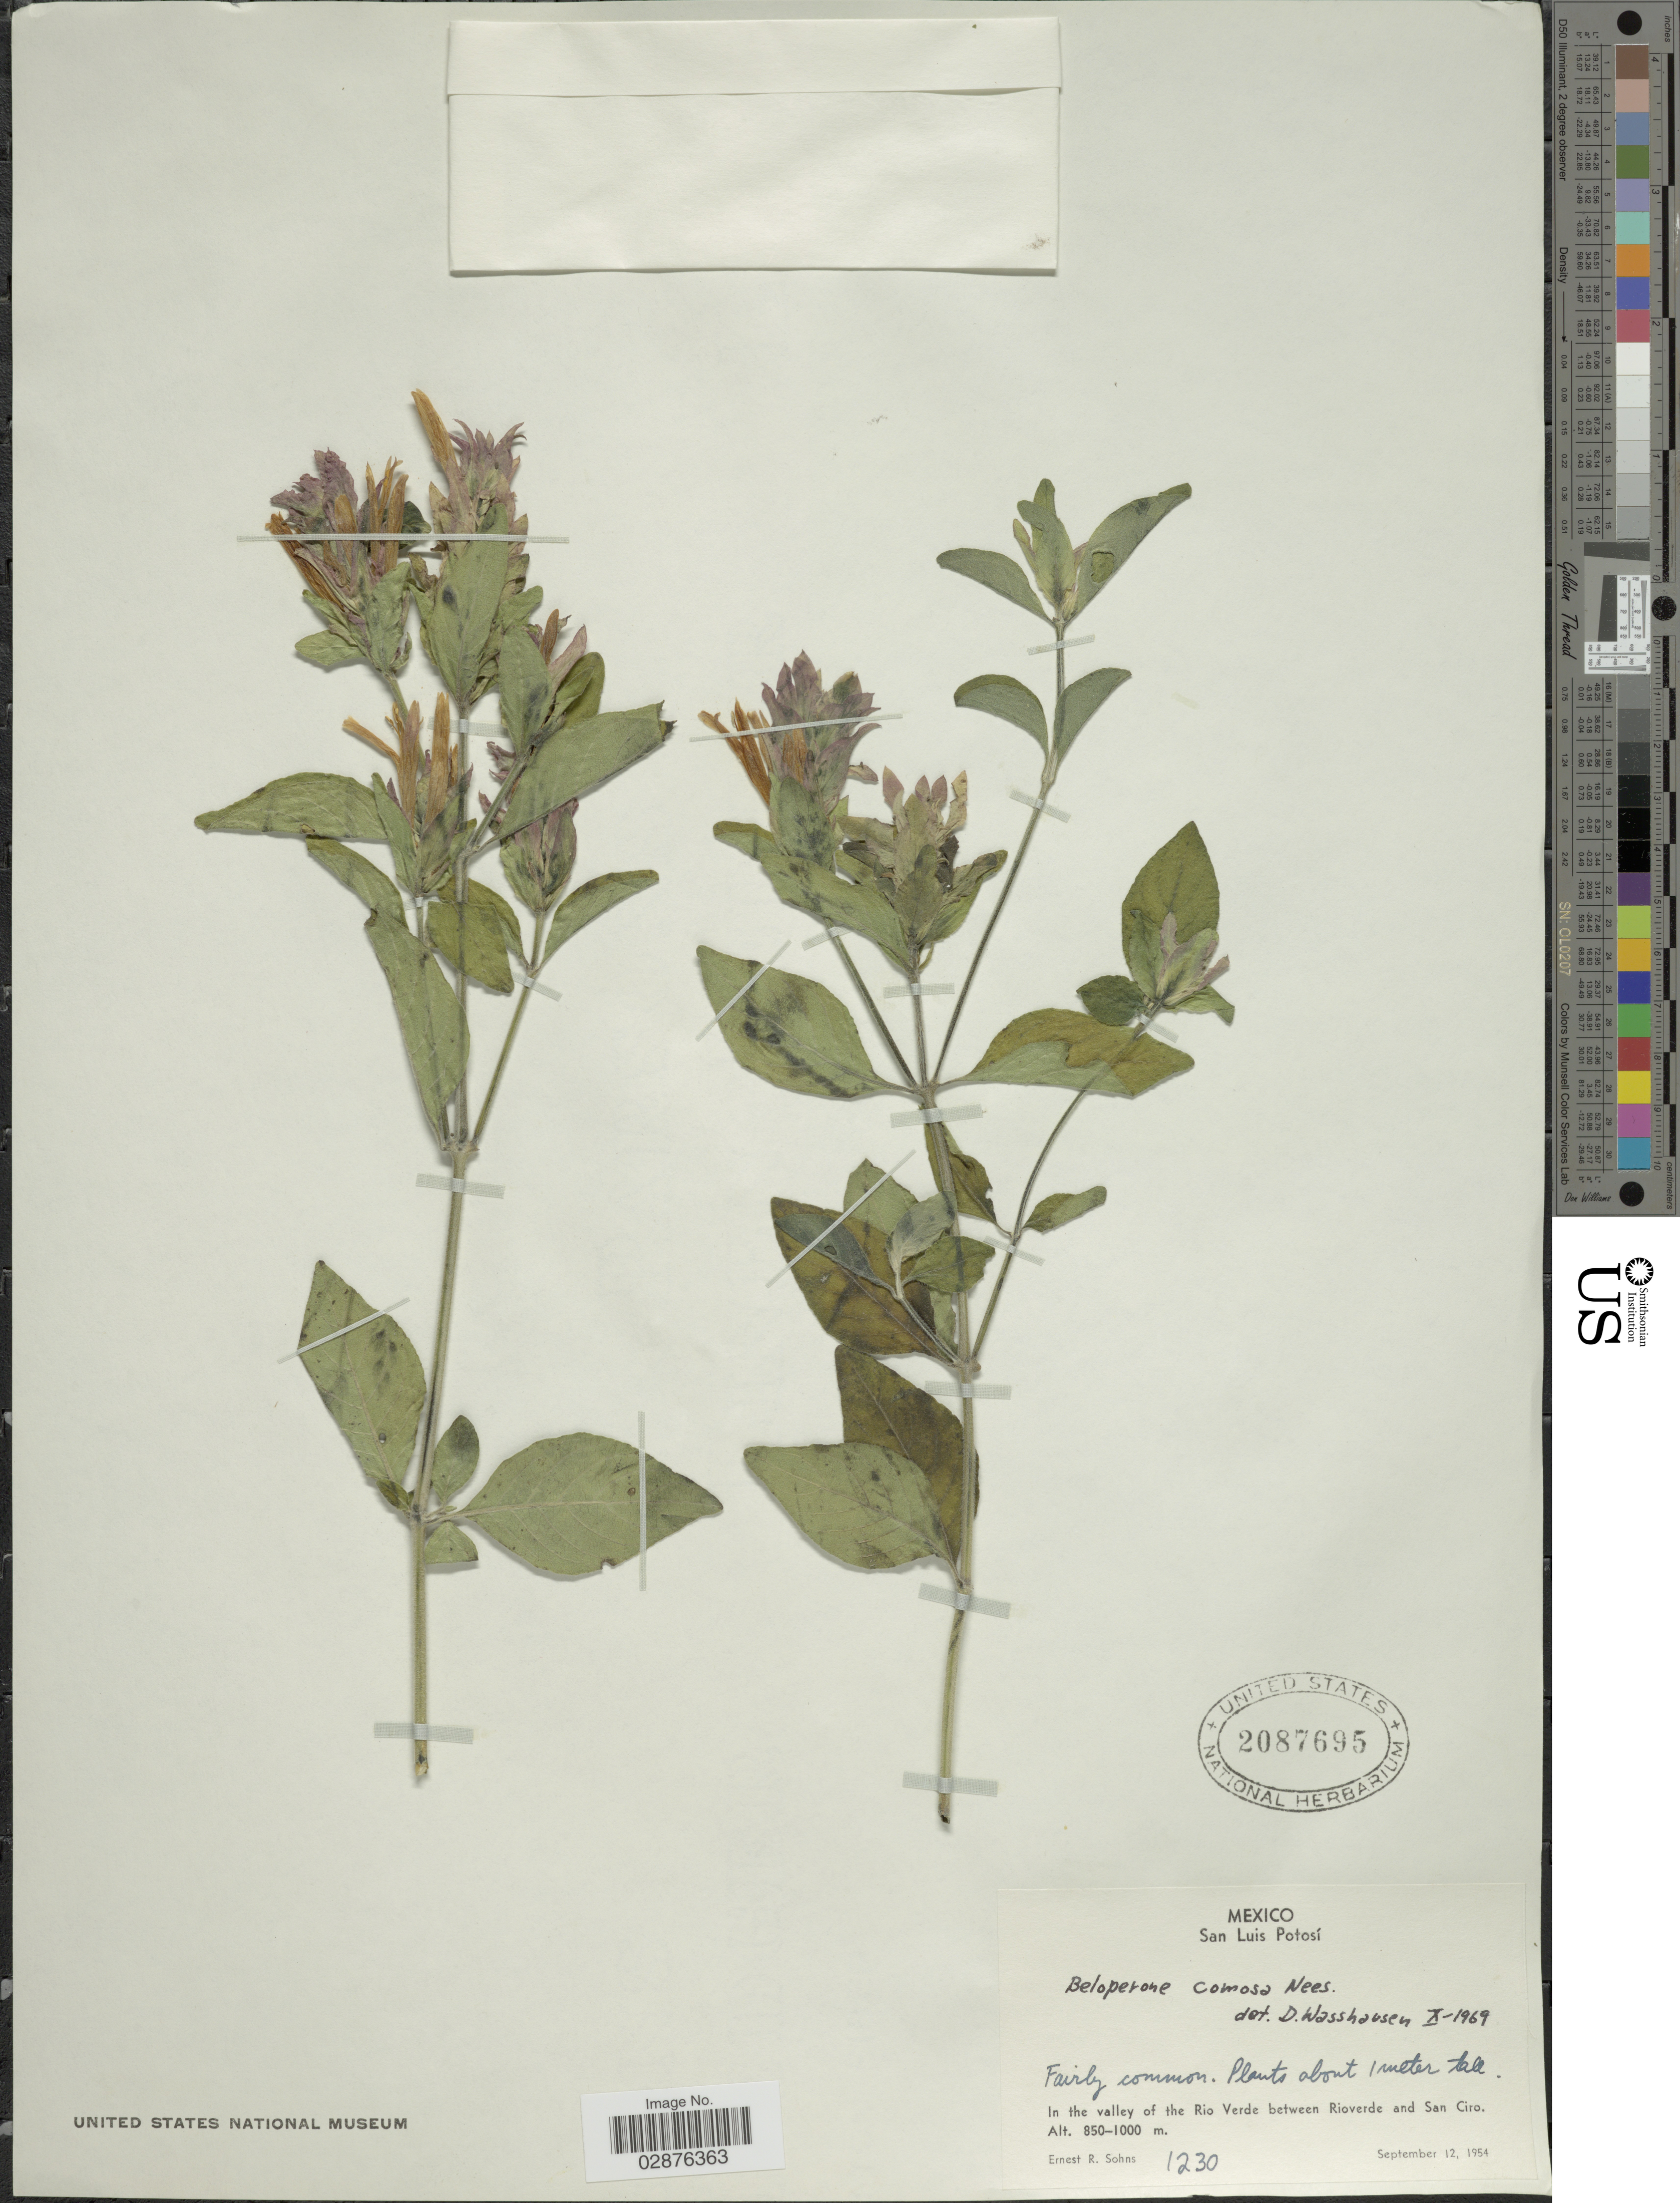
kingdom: Plantae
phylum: Tracheophyta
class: Magnoliopsida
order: Lamiales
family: Acanthaceae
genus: Justicia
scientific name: Justicia fulvicoma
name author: Schltdl. & Cham.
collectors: E. R. Sohns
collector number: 1230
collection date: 1954-09-12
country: Mexico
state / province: San Luis Potosí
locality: In the valley of the Rio Verde between Rioverde and San Ciro.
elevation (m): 850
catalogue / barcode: US 2087695